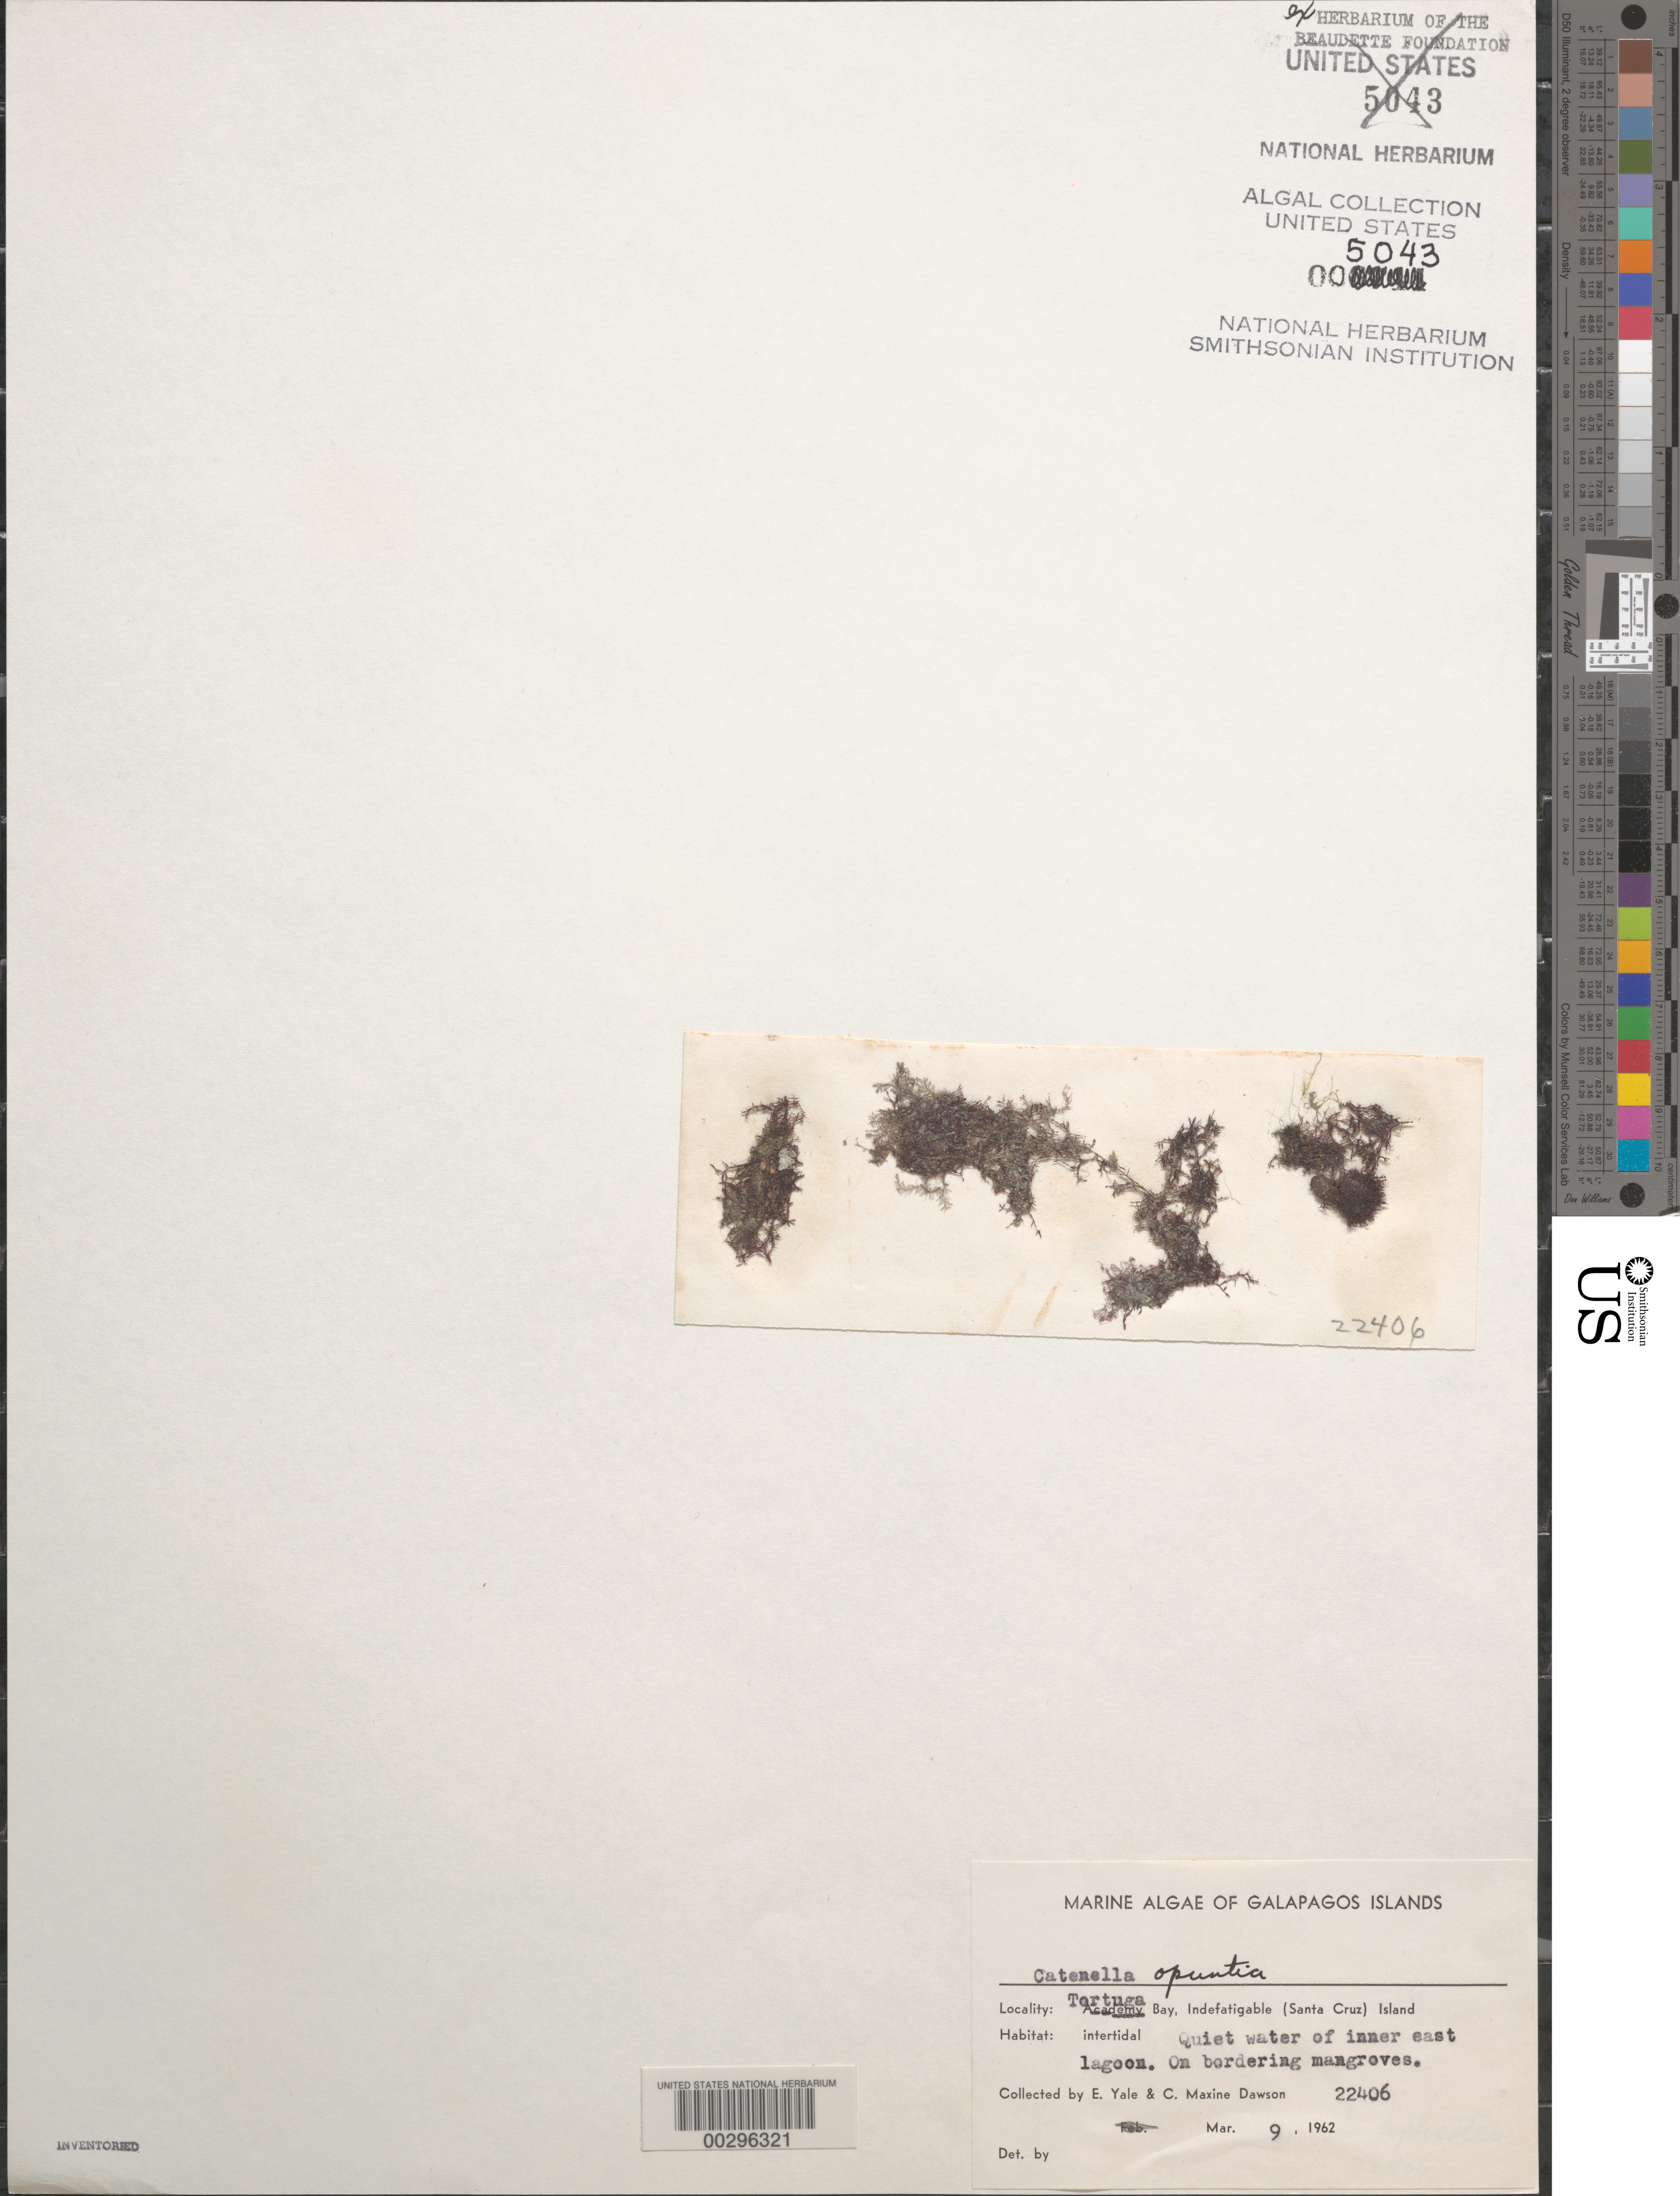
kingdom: Plantae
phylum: Rhodophyta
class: Florideophyceae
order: Gigartinales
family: Caulacanthaceae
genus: Catenella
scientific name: Catenella caespitosa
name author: (With.) L.M. Irvine in Parke & P.S. Dixon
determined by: Algae name updating Project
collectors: E. Y. Dawson & C. M. Dawson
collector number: EYD 22406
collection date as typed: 09 Mar 1962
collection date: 1962-03-09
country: Ecuador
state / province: Colón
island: Santa Cruz [Indefatigable, Chaves]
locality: Tortuga Bay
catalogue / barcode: US 5043